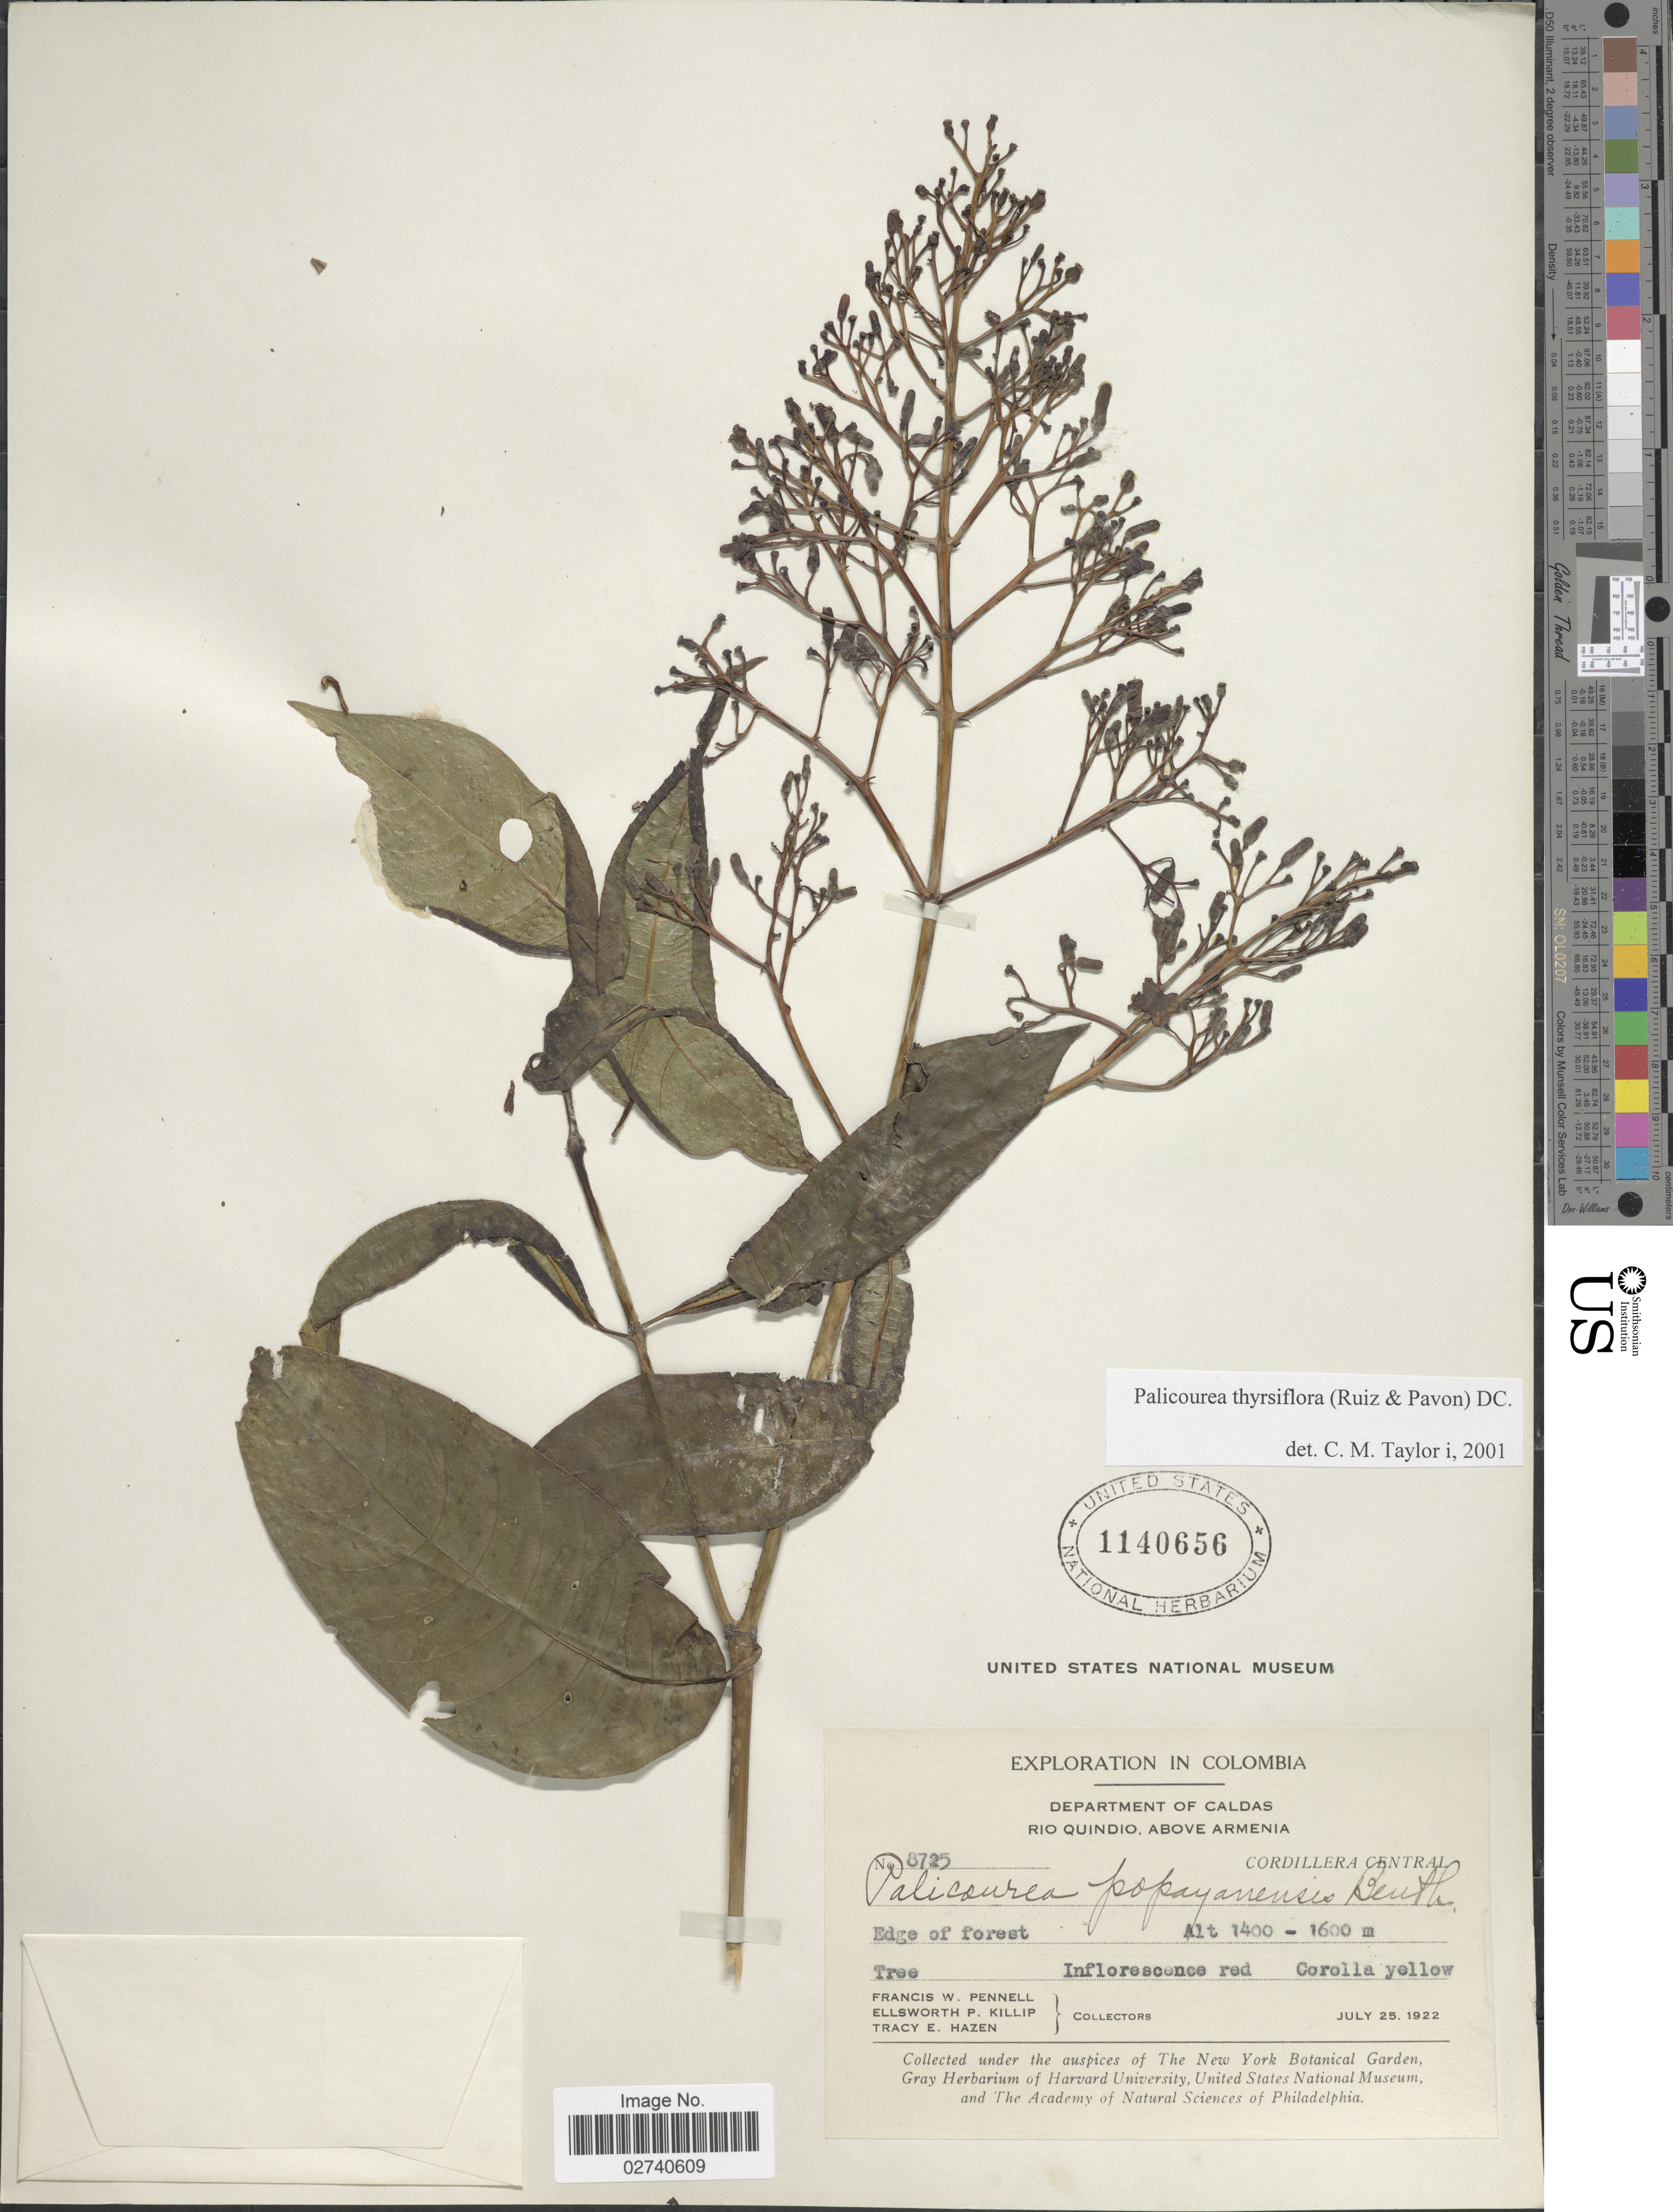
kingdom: Plantae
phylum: Tracheophyta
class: Magnoliopsida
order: Gentianales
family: Rubiaceae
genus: Palicourea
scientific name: Palicourea thyrsiflora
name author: (Ruiz & Pav.) DC.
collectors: F. W. Pennell, E. P. Killip & T. E. Hazen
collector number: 8725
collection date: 1922-07-25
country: Colombia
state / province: Caldas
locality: Rio Quindio, above Armenia. Cordillera Central. Edge of forest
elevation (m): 1400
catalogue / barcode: US 1140656